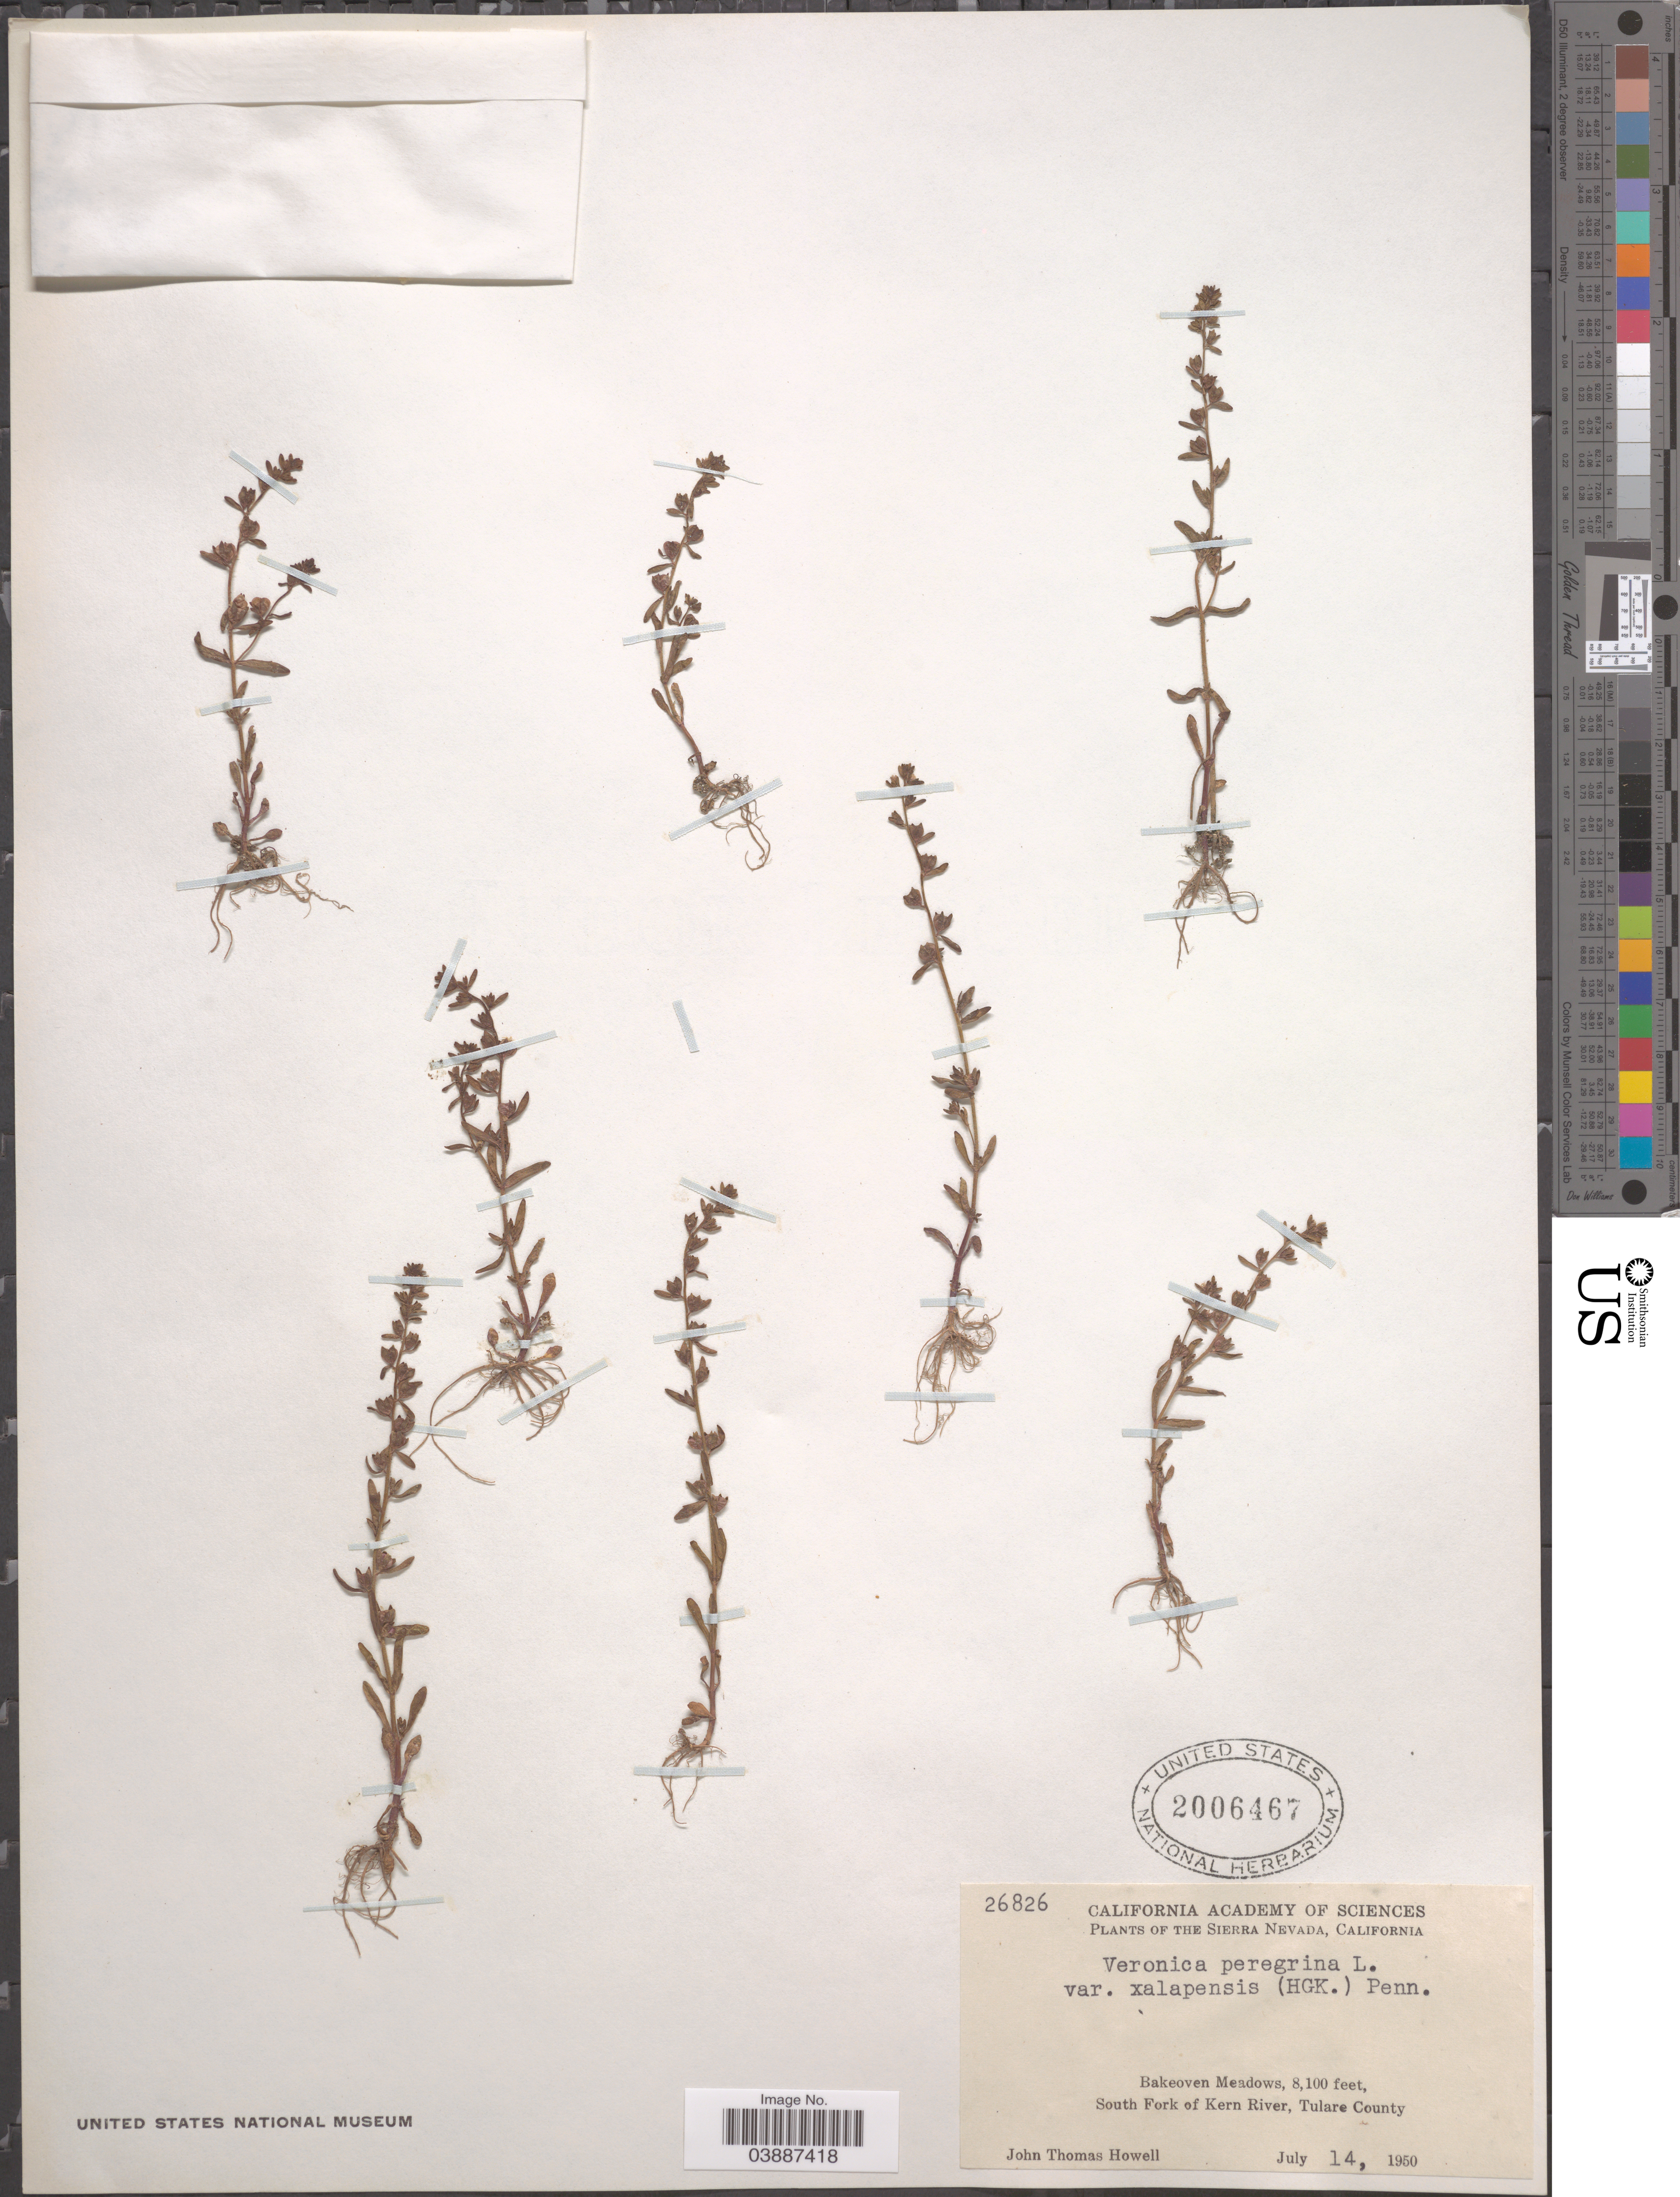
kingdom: Plantae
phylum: Tracheophyta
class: Magnoliopsida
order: Lamiales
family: Plantaginaceae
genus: Veronica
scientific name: Veronica peregrina var. xalapensis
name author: Kunth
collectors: J. T. Howell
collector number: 26826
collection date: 1950-07-14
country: United States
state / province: California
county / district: Tulare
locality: The Sierra Nevada. Bakeoven Meadows. South Fork of Kern River, Tulare County.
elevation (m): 2469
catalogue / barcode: US 2006467